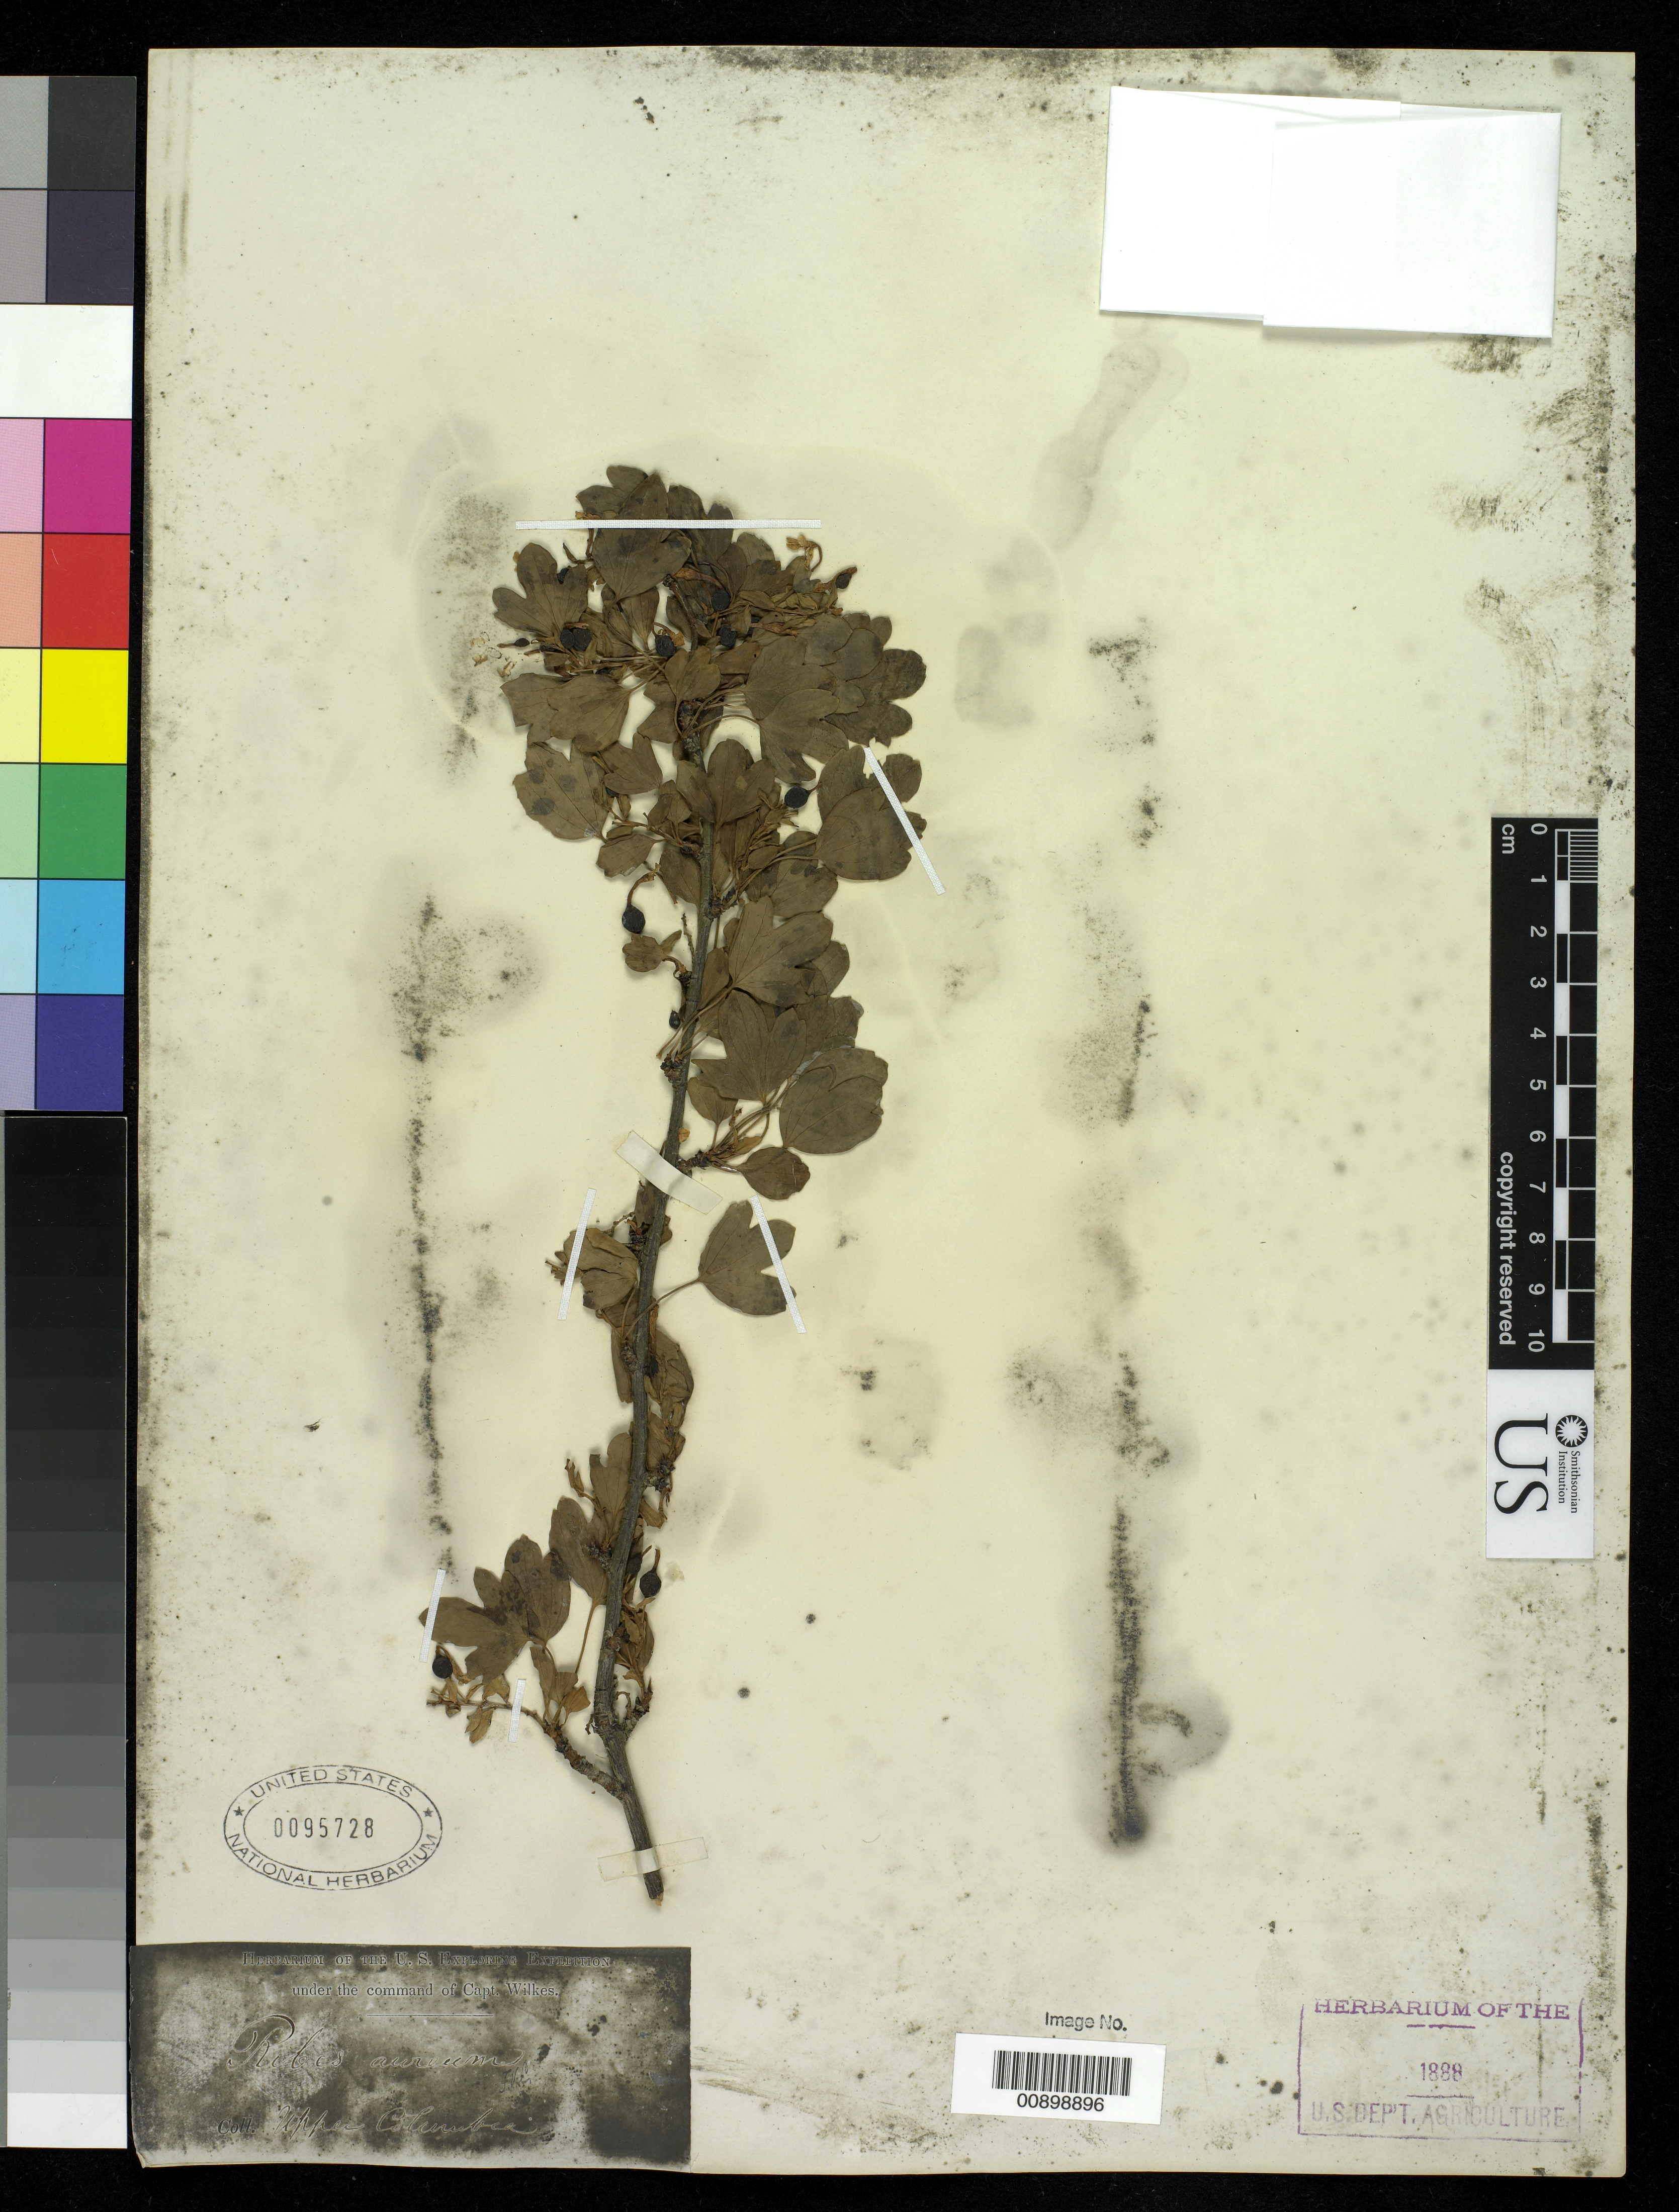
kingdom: Plantae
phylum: Tracheophyta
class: Magnoliopsida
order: Saxifragales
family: Grossulariaceae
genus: Ribes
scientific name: Ribes aureum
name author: Pursh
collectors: Wilkes Explor. Exped.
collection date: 1838/1842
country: United States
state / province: Washington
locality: Upper Columbia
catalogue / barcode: US 95728